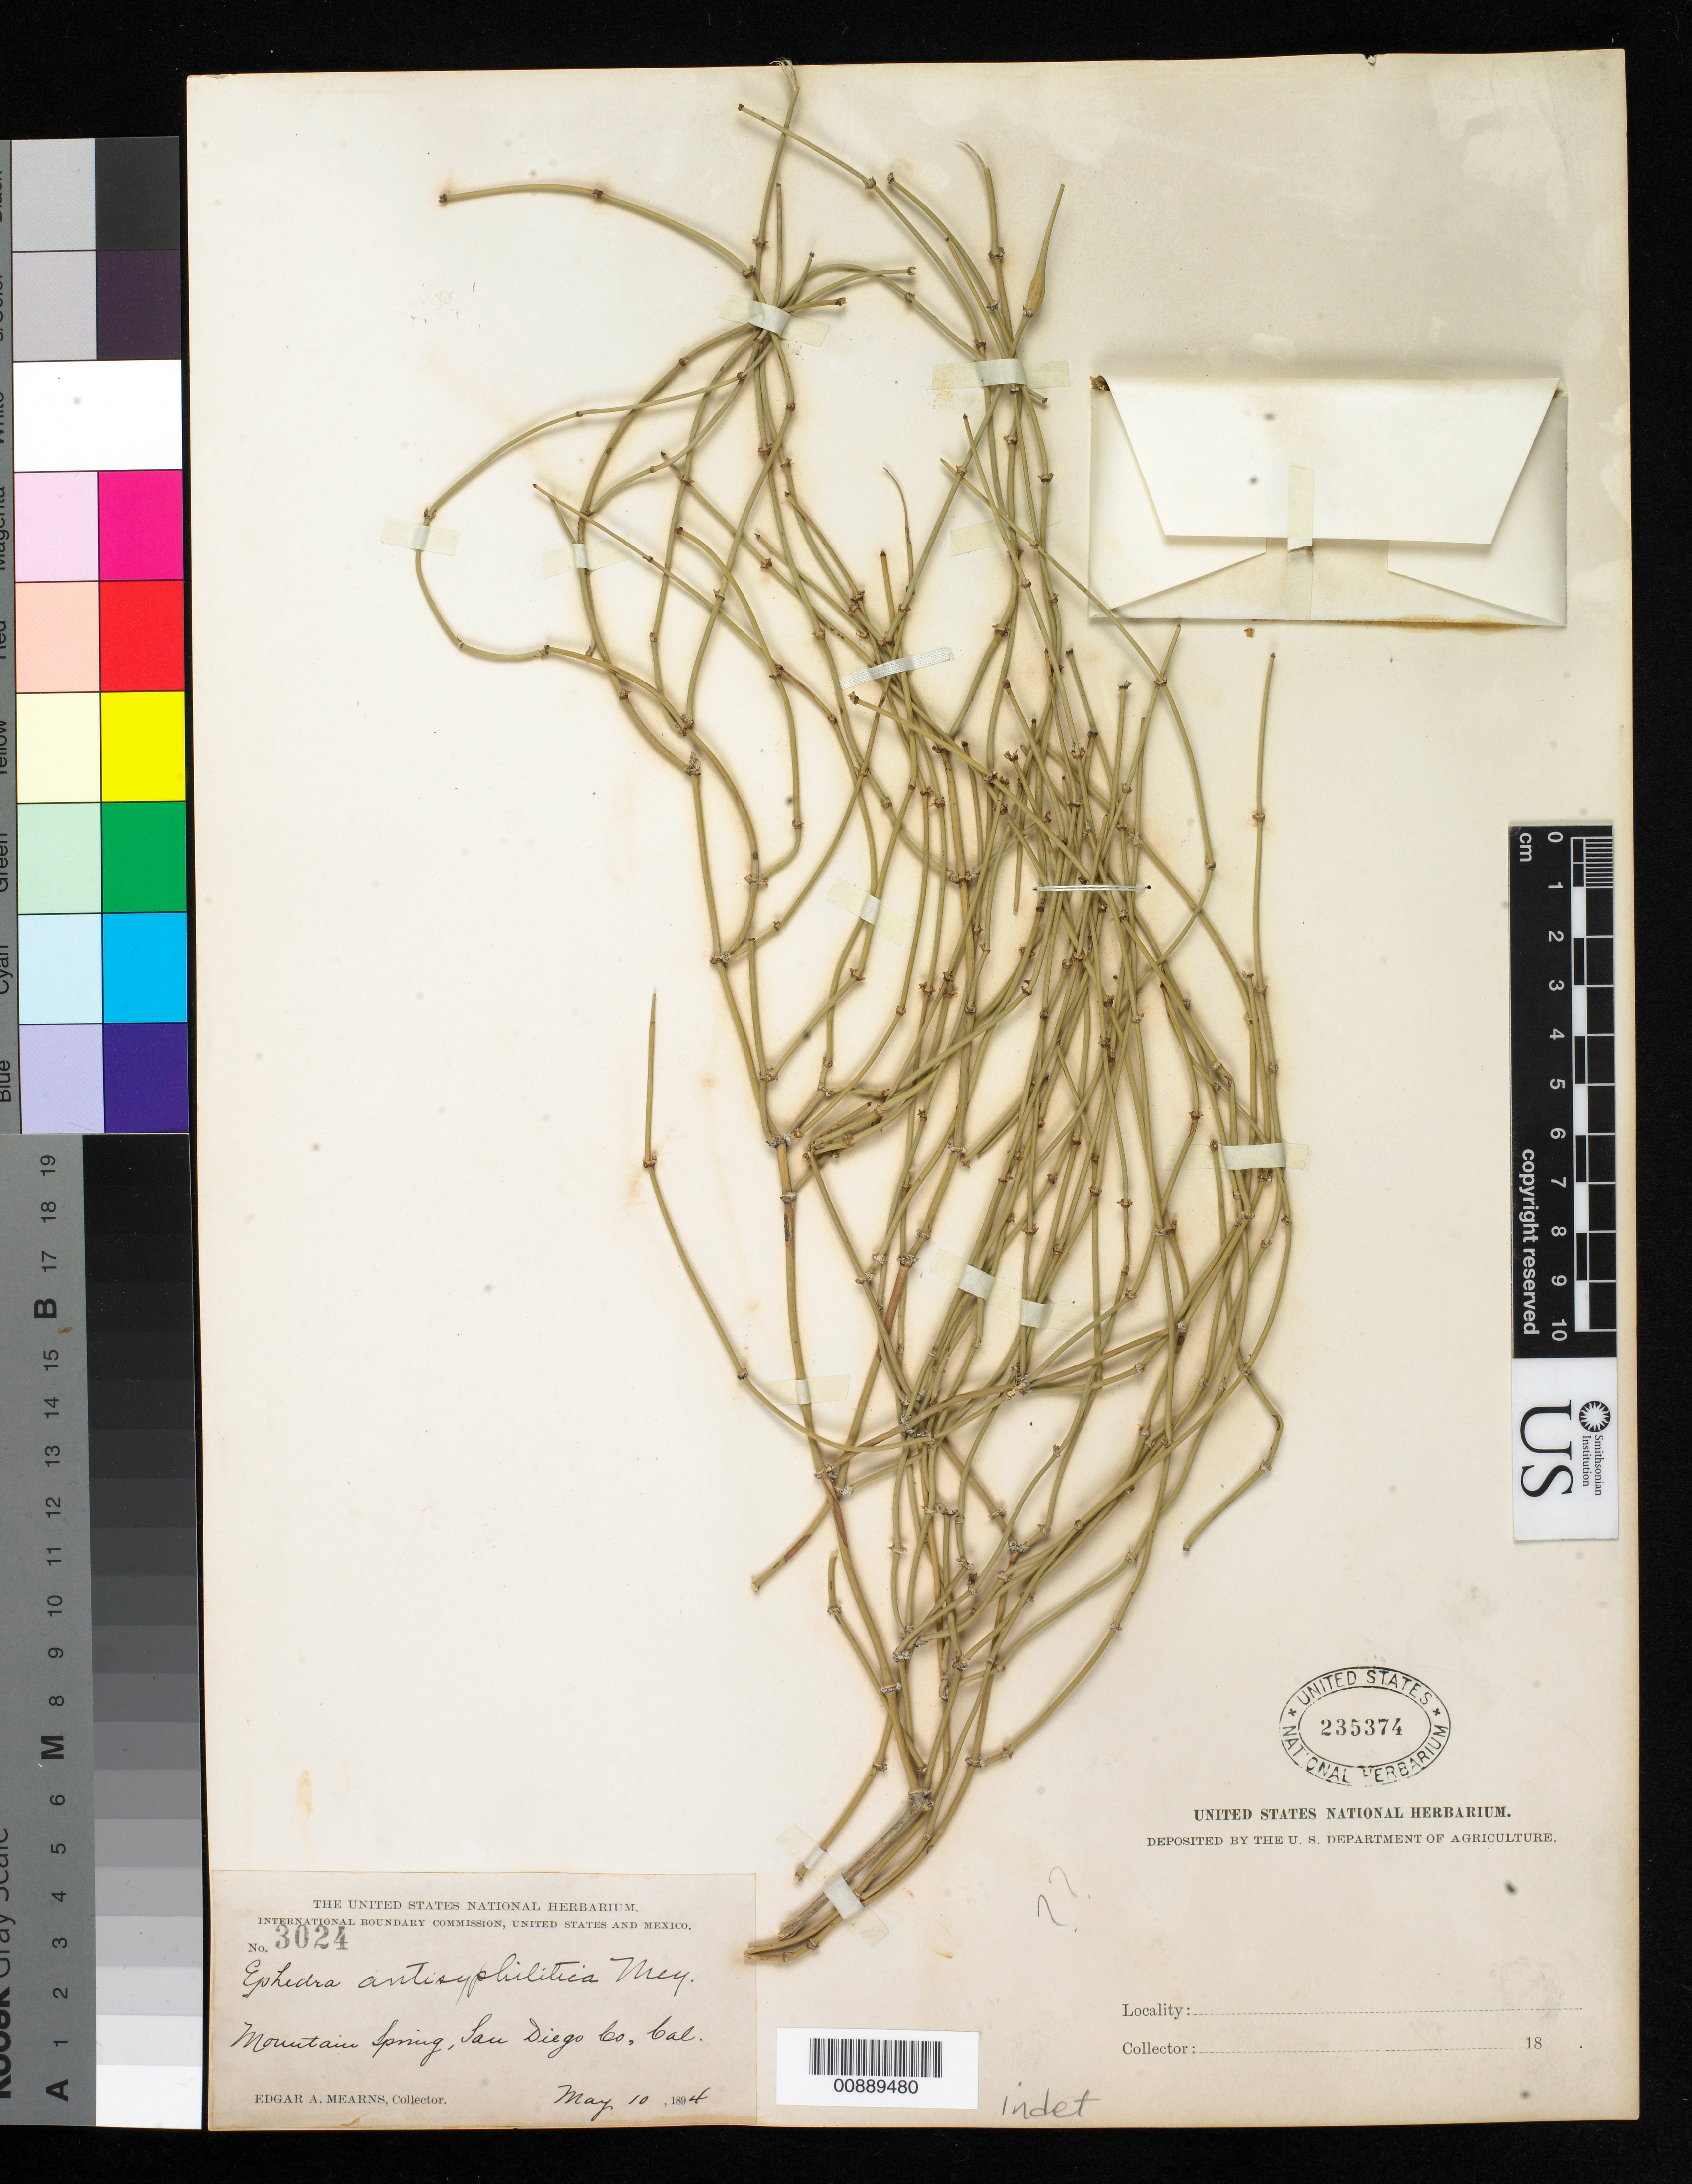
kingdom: Plantae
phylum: Tracheophyta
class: Gnetopsida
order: Ephedrales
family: Ephedraceae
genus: Ephedra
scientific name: Ephedra sp.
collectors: E. A. Mearns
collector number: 3024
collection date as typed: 10 May 1894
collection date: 1894-05-10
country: United States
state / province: California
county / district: San Diego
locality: Mountain Spring, San Diego County, California.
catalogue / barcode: US 235374